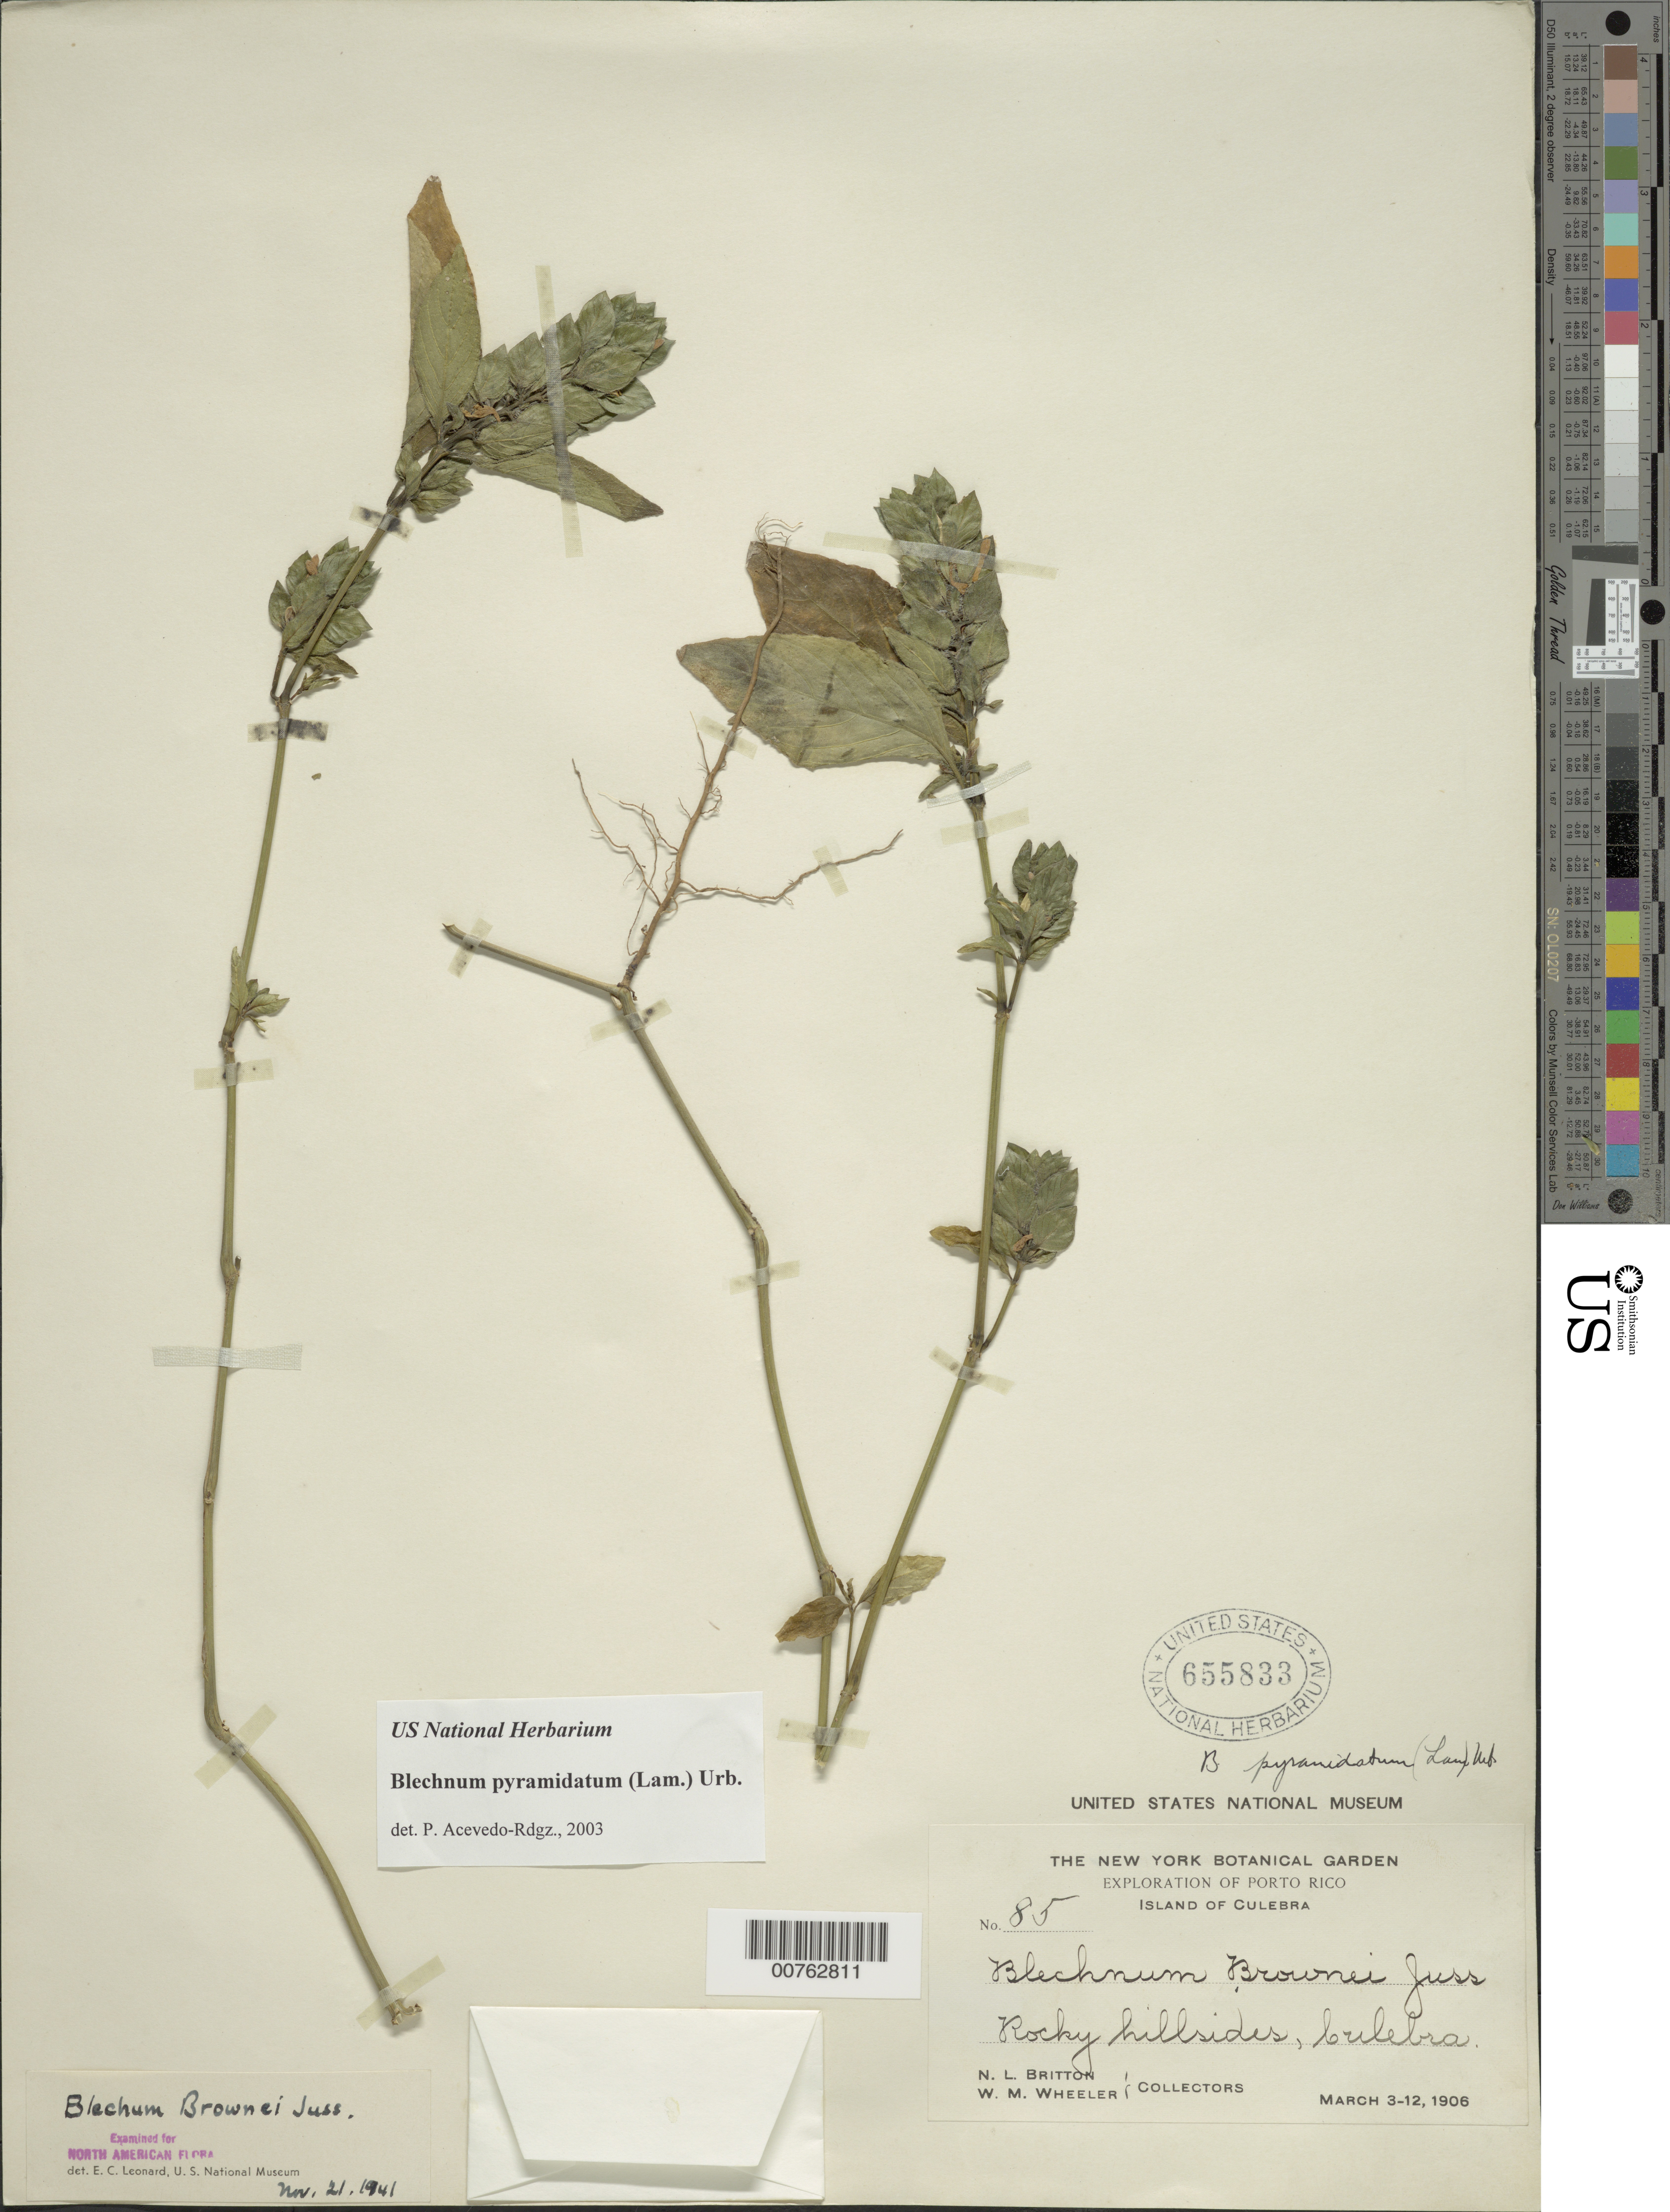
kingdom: Plantae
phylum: Tracheophyta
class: Magnoliopsida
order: Lamiales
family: Acanthaceae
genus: Blechum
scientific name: Blechum pyramidatum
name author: (Lam.) Urb.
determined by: Acevedo-Rodríguez, P., (BOT), Smithsonian Institution - National Museum of Natural History (UNITED STATES)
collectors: N. Britton & W. Wheeler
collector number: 85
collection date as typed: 03 Mar 1906 to 12 Mar 1906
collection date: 1906-03-03/1906-03-12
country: Puerto Rico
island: Culebra I.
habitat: Rocky hillsides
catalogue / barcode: US 655833